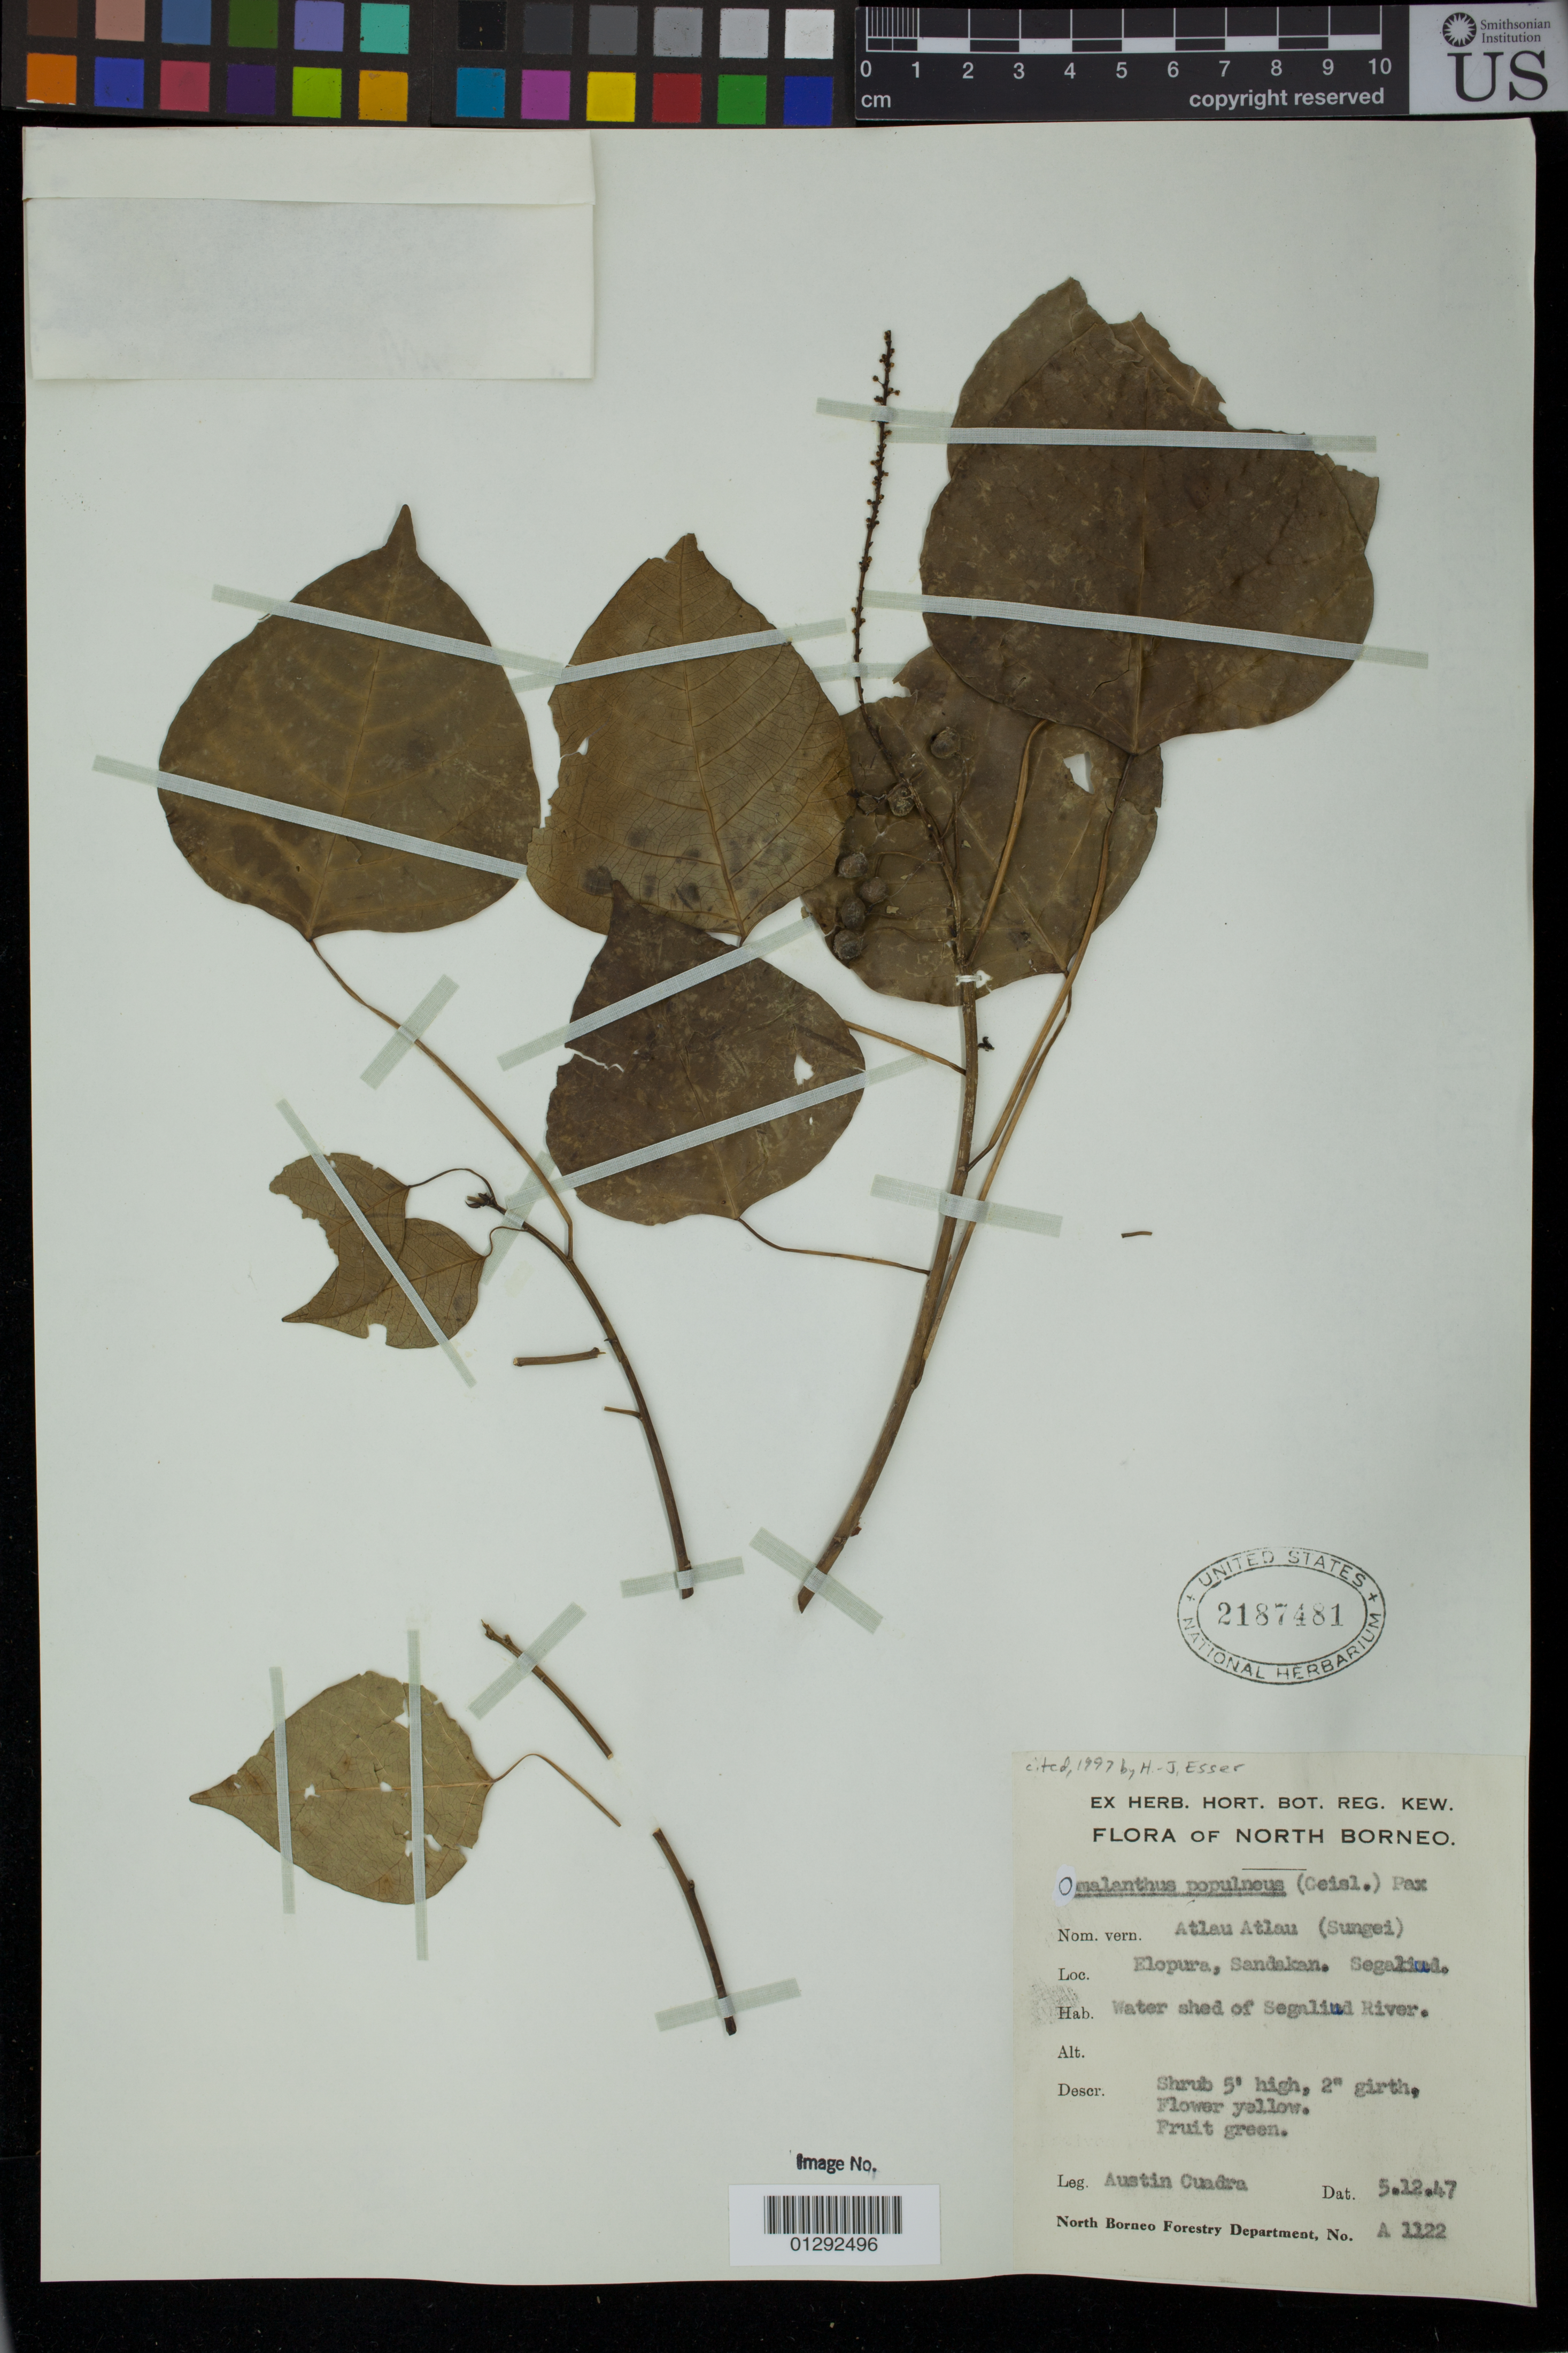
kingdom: Plantae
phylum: Tracheophyta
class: Magnoliopsida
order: Malpighiales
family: Euphorbiaceae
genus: Homalanthus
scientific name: Homalanthus populneus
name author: (Geiseler) Kuntze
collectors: A. Cuadra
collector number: A 1122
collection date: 1947-12-05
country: Malaysia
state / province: Sabah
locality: Elopura, Sandakan, Segaliud.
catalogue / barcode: US 2187481